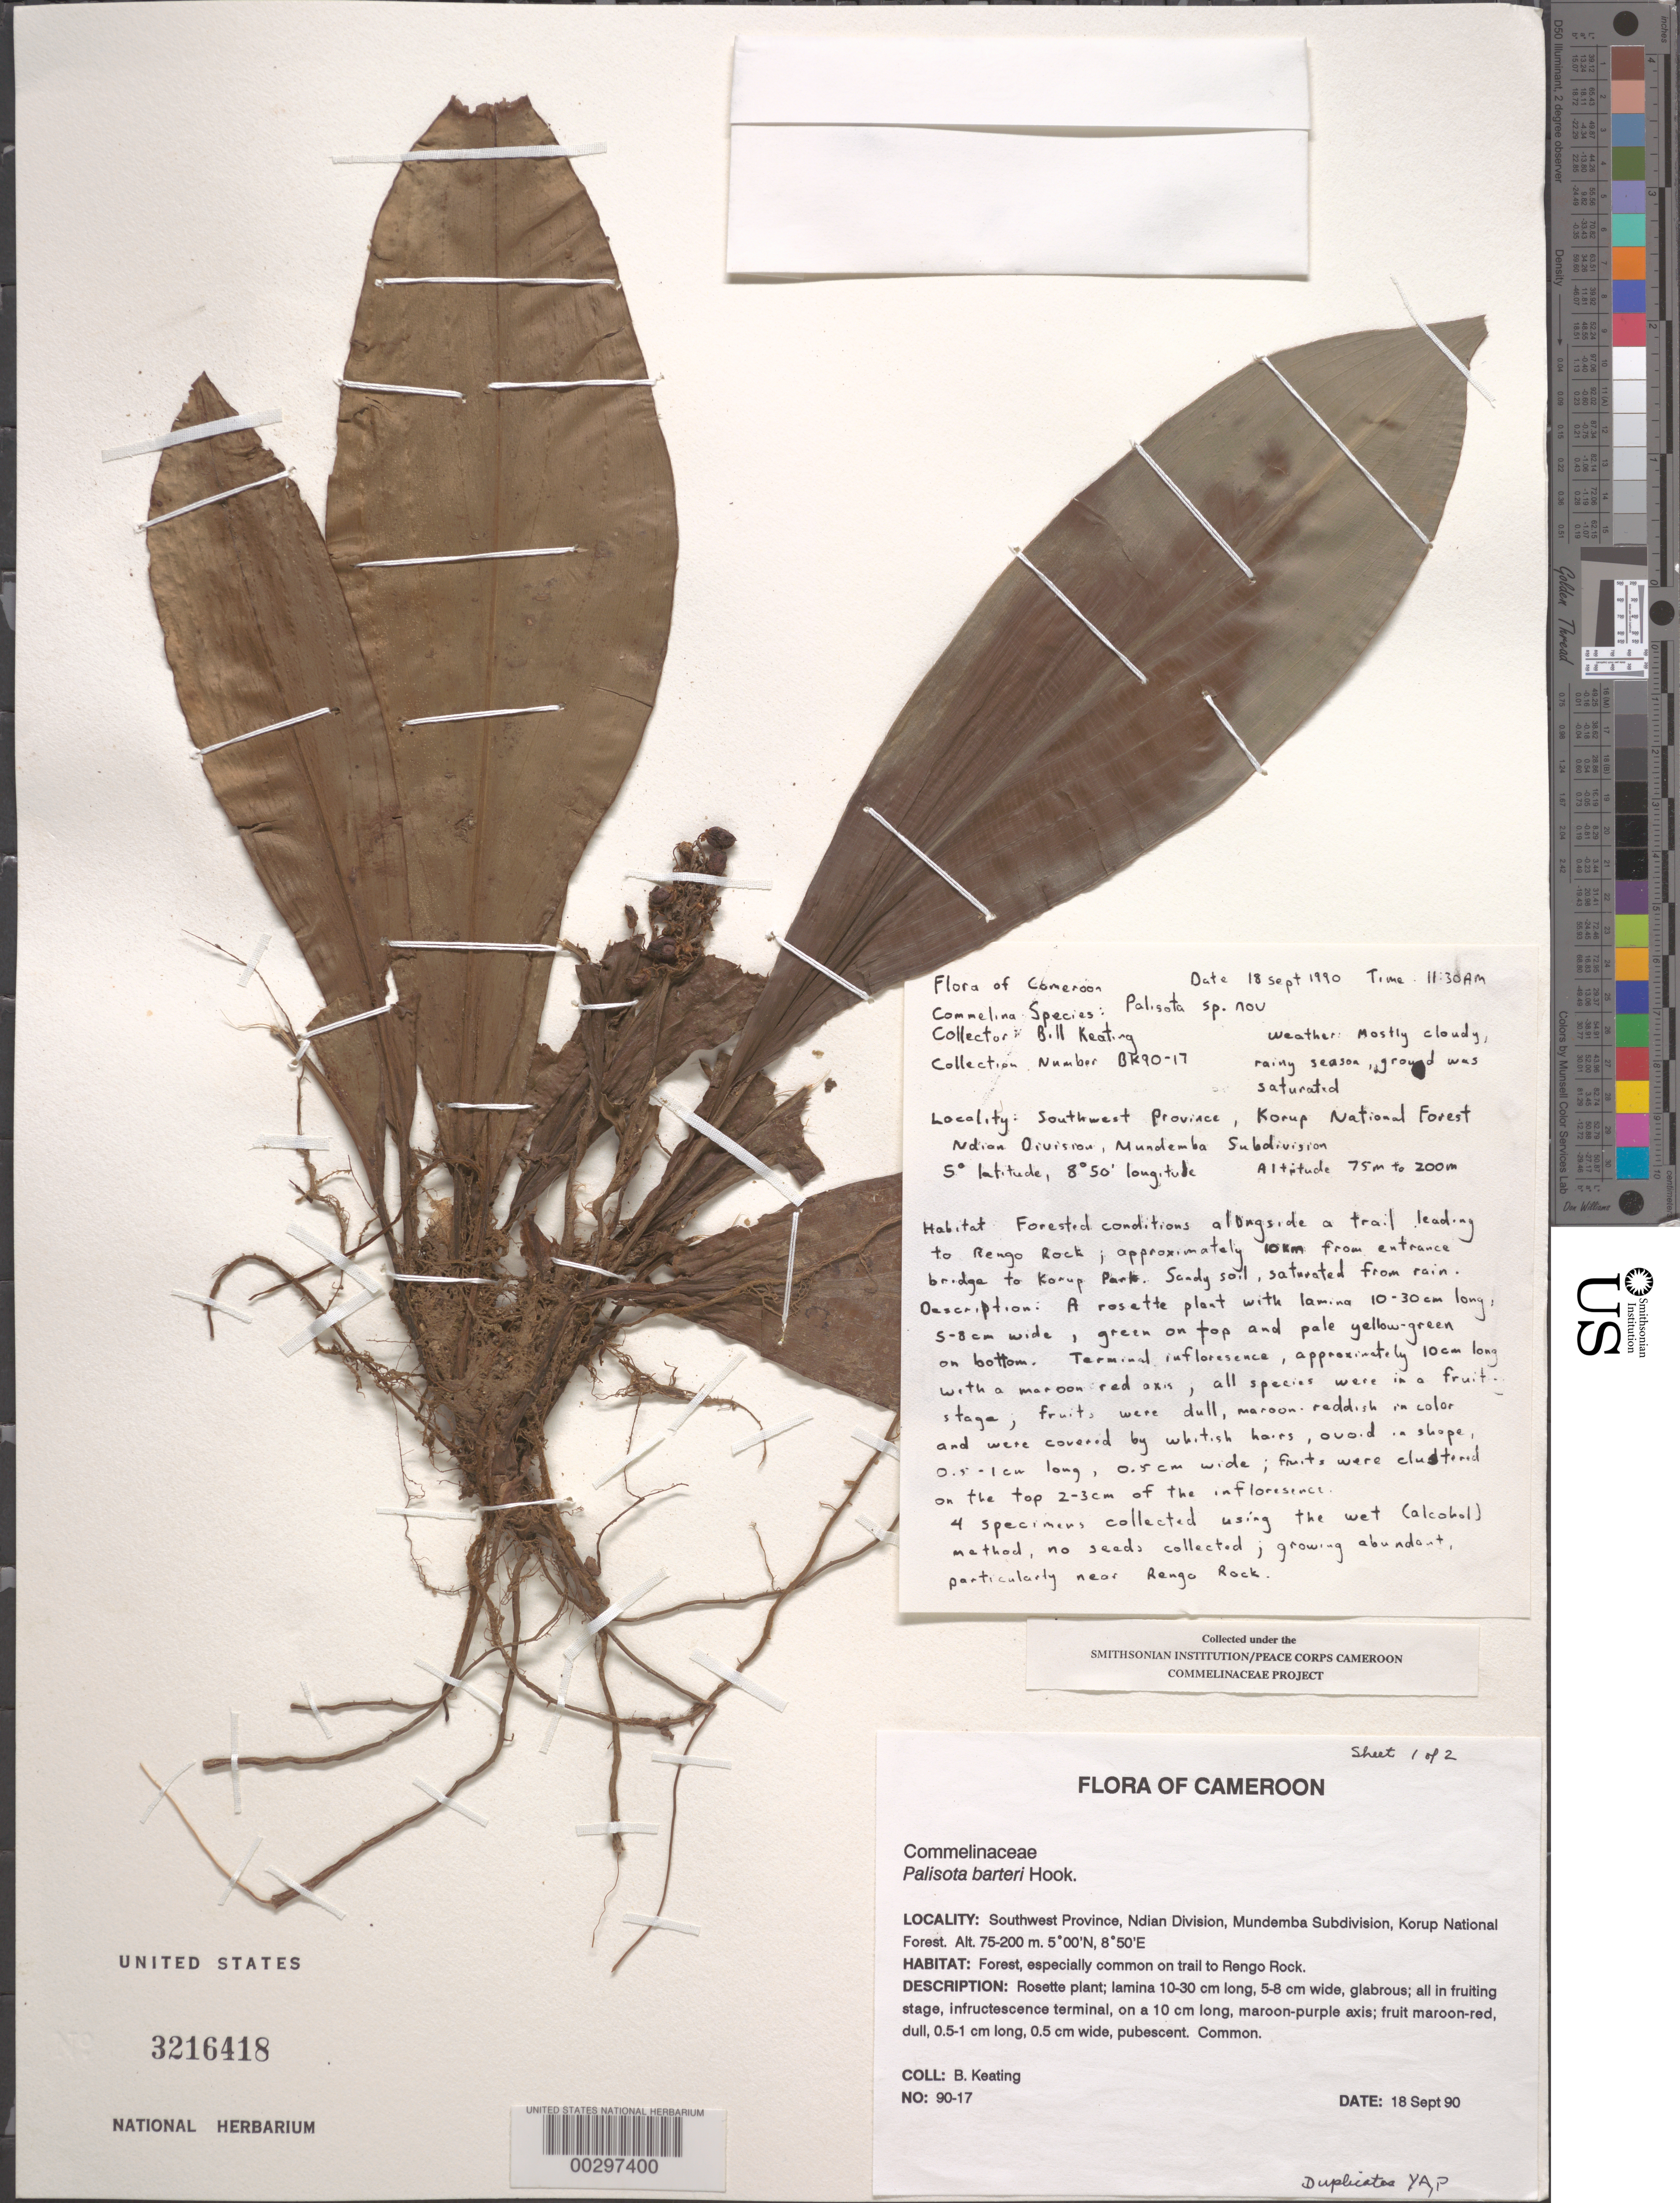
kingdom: Plantae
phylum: Tracheophyta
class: Liliopsida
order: Commelinales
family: Commelinaceae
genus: Palisota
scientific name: Palisota barteri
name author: Hook.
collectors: B. Keating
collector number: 90-17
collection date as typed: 18 Sep 1990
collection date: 1990-09-18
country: Cameroon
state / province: Sud-Ouest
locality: Ndian, mudemba, korup national forest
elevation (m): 75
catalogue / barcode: US 3216418